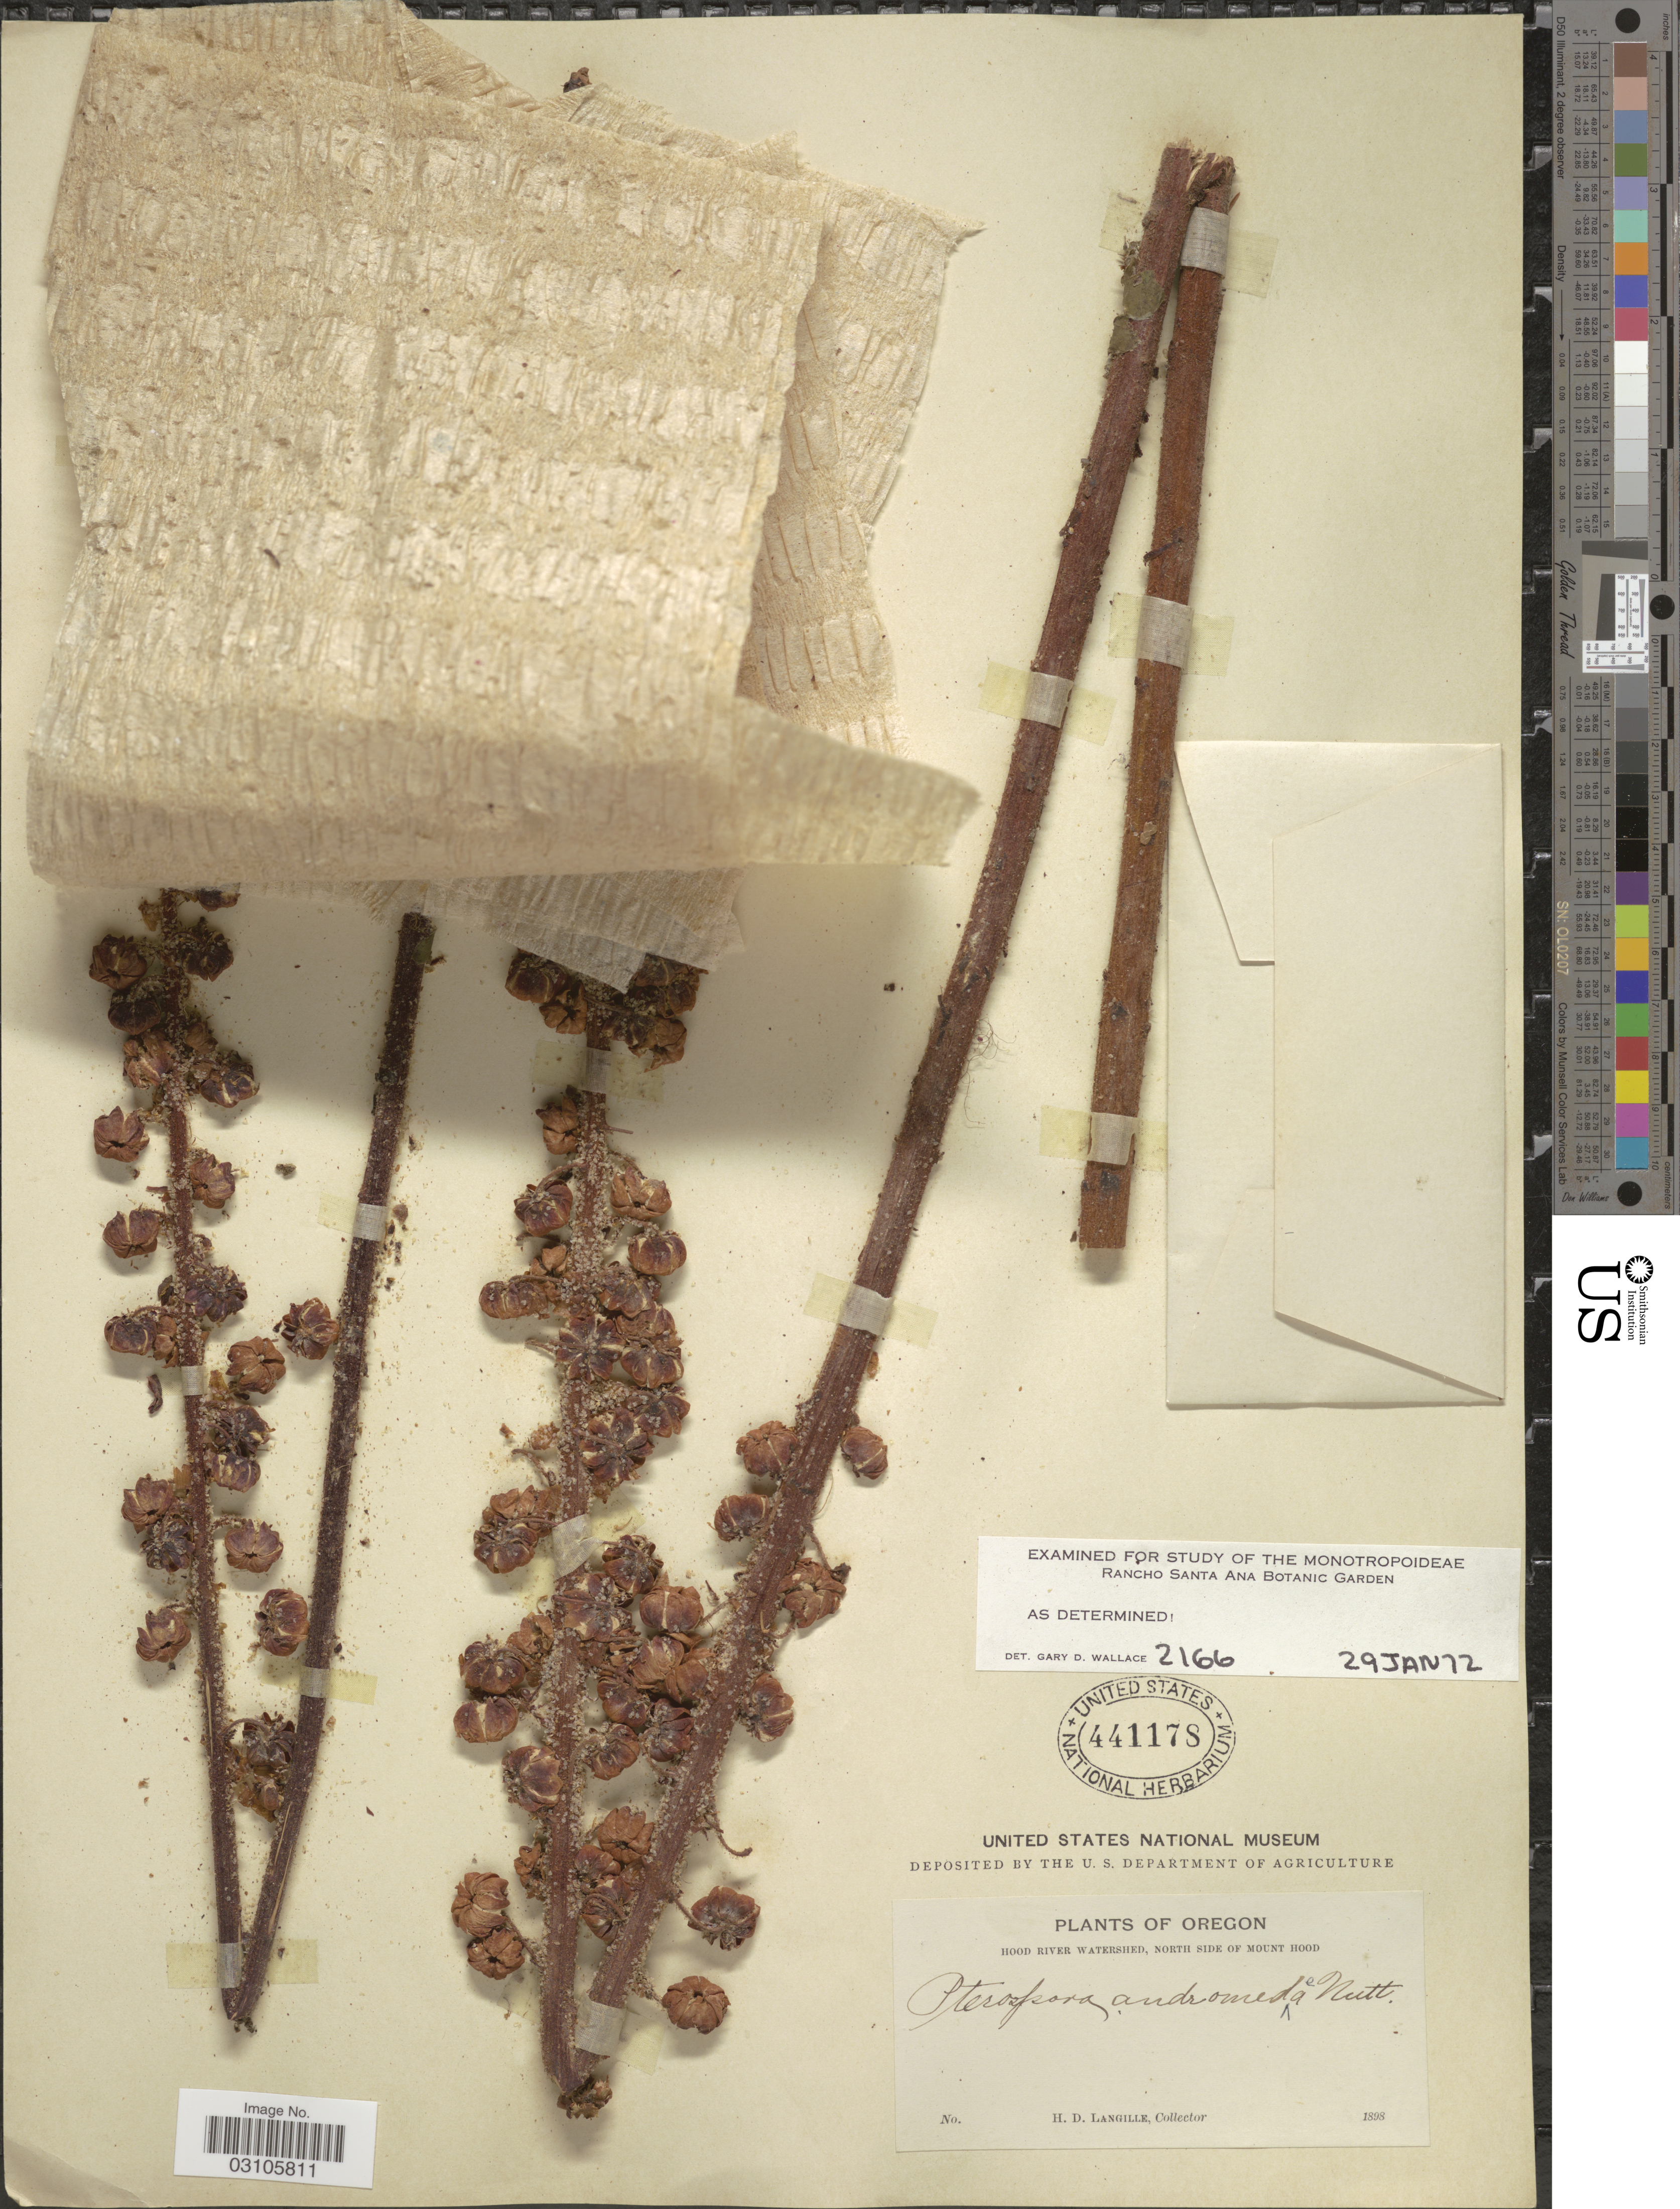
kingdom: Plantae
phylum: Tracheophyta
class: Magnoliopsida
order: Ericales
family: Ericaceae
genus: Pterospora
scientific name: Pterospora andromedea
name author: Nutt.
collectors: H. Langille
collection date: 1893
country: United States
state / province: Oregon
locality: Hood River Watershed, North side of Mount Hood.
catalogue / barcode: US 441178